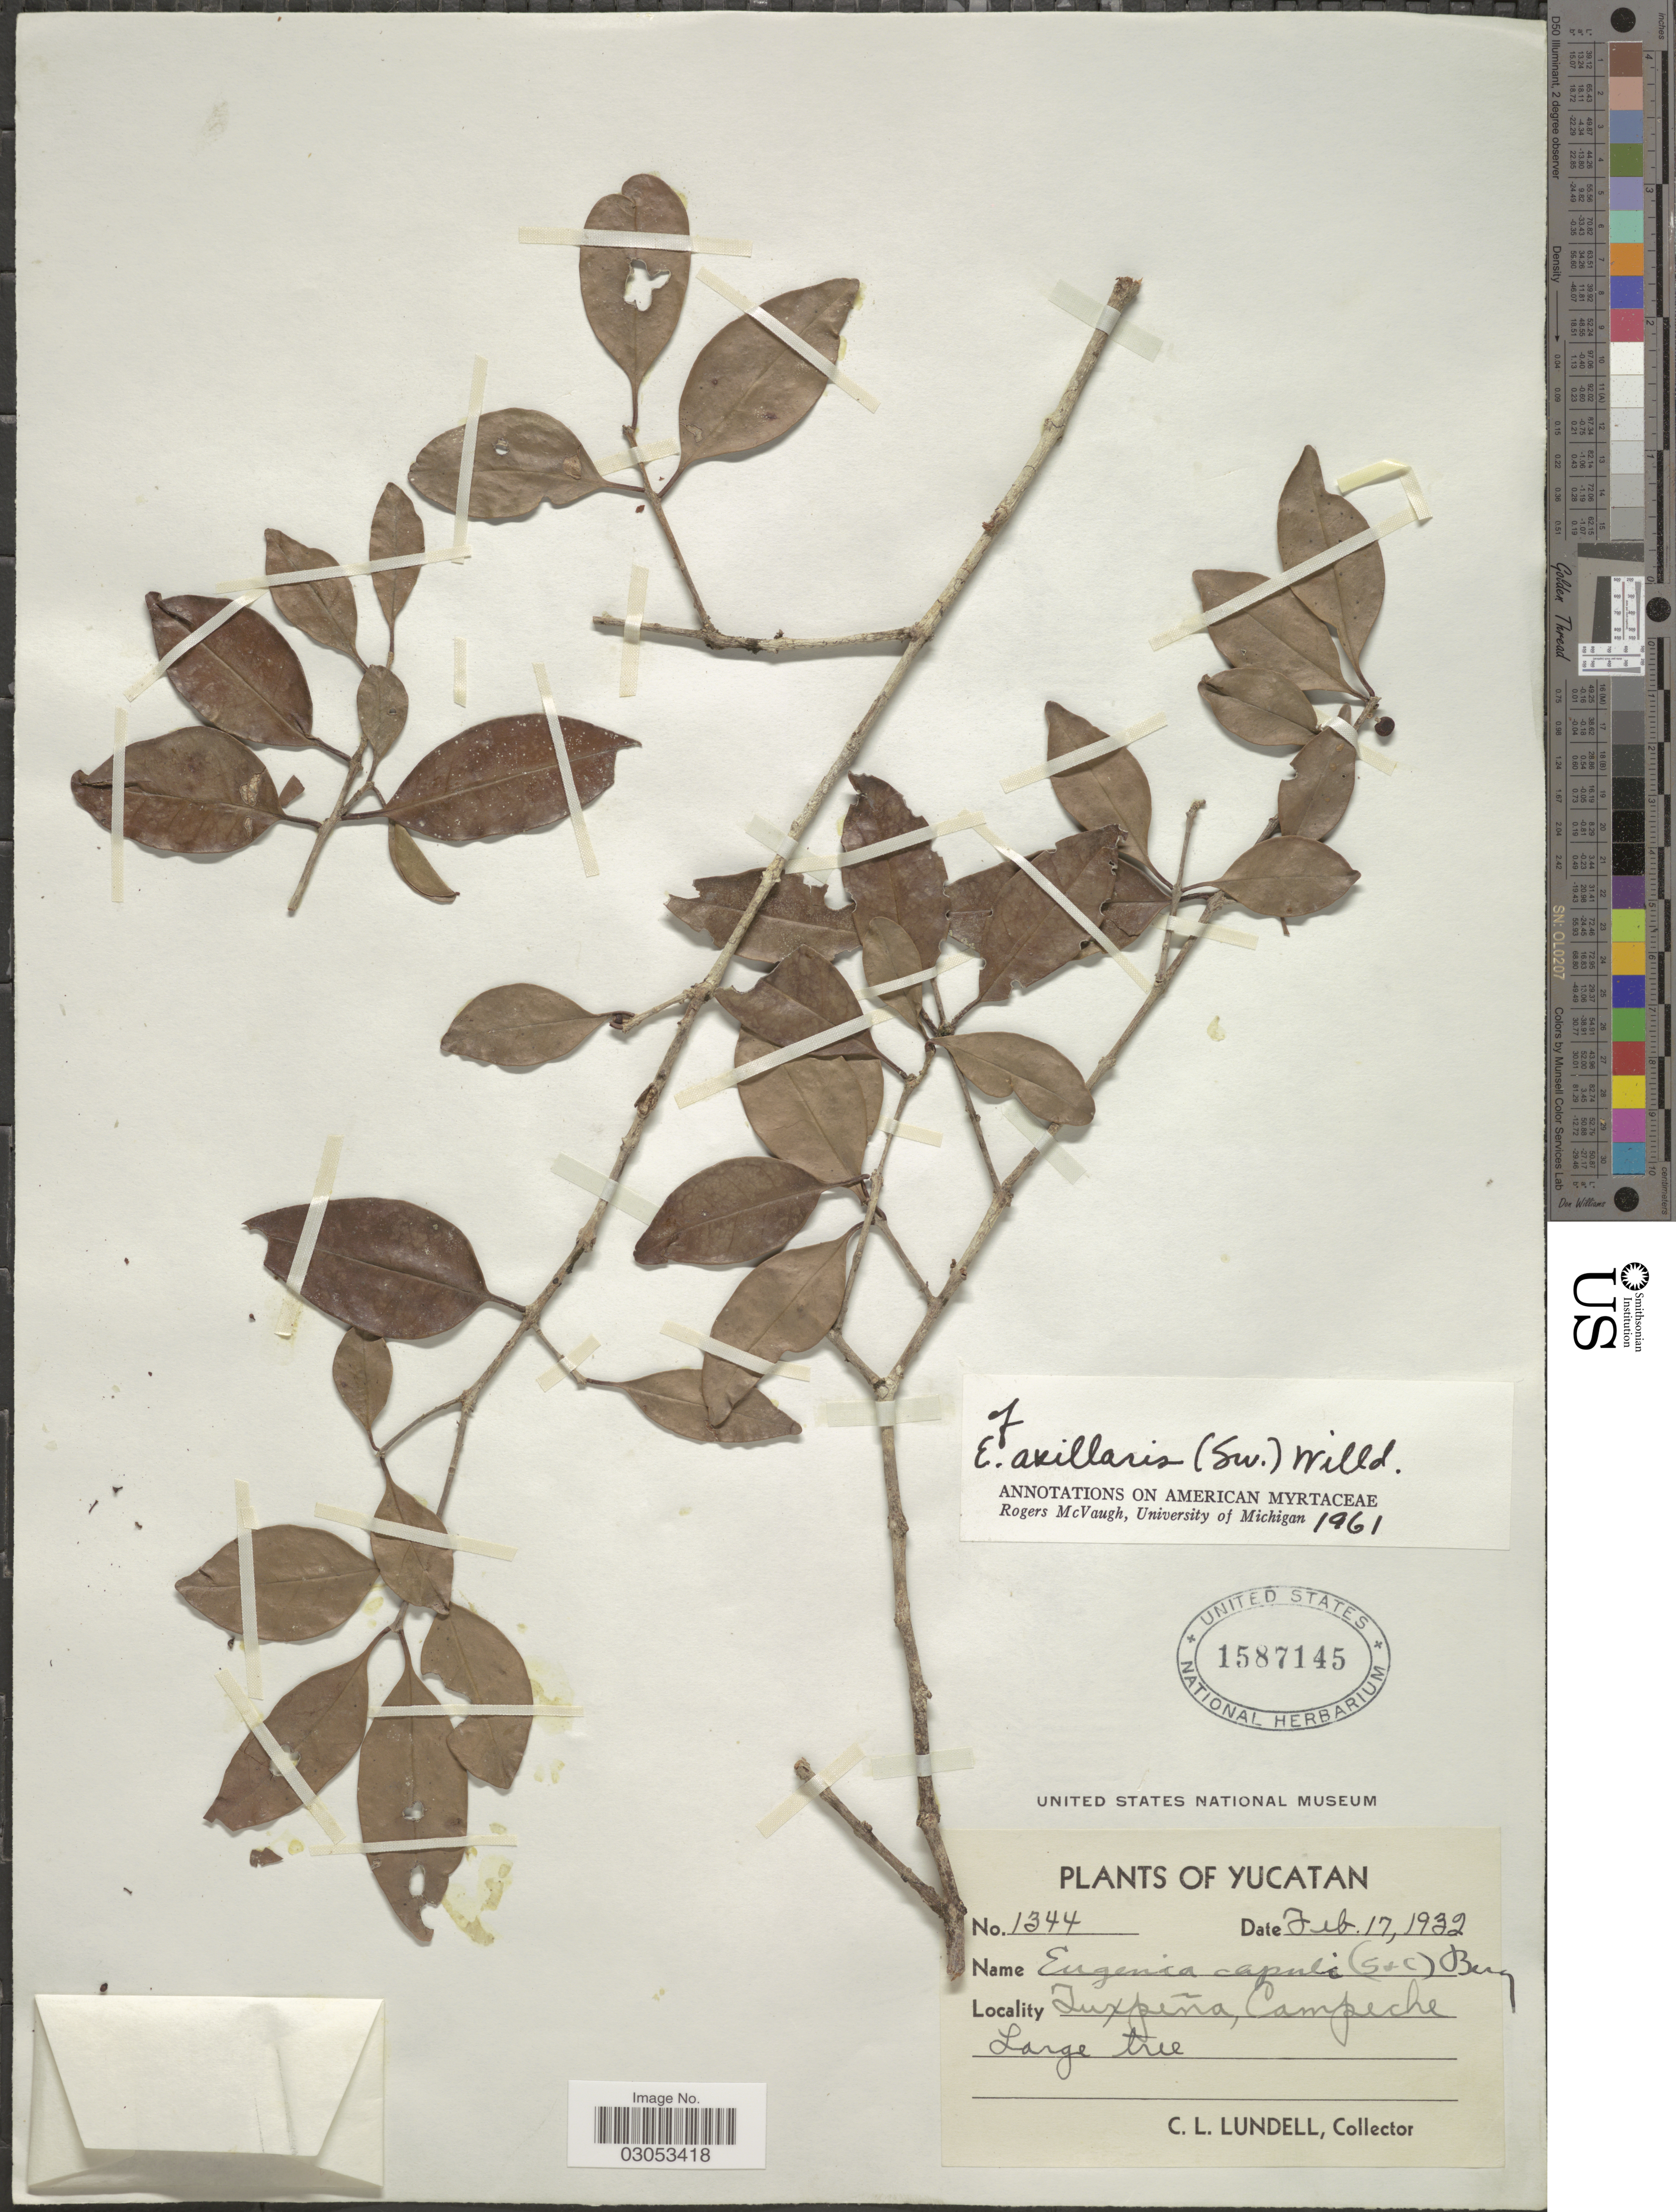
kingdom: Plantae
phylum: Tracheophyta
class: Magnoliopsida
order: Myrtales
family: Myrtaceae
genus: Eugenia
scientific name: Eugenia axillaris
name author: (Sw.) Willd.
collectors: C. L. Lundell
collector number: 1344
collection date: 1932-02-17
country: Mexico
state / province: Yucatán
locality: Tuxpeña, Campeche.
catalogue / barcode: US 1587145